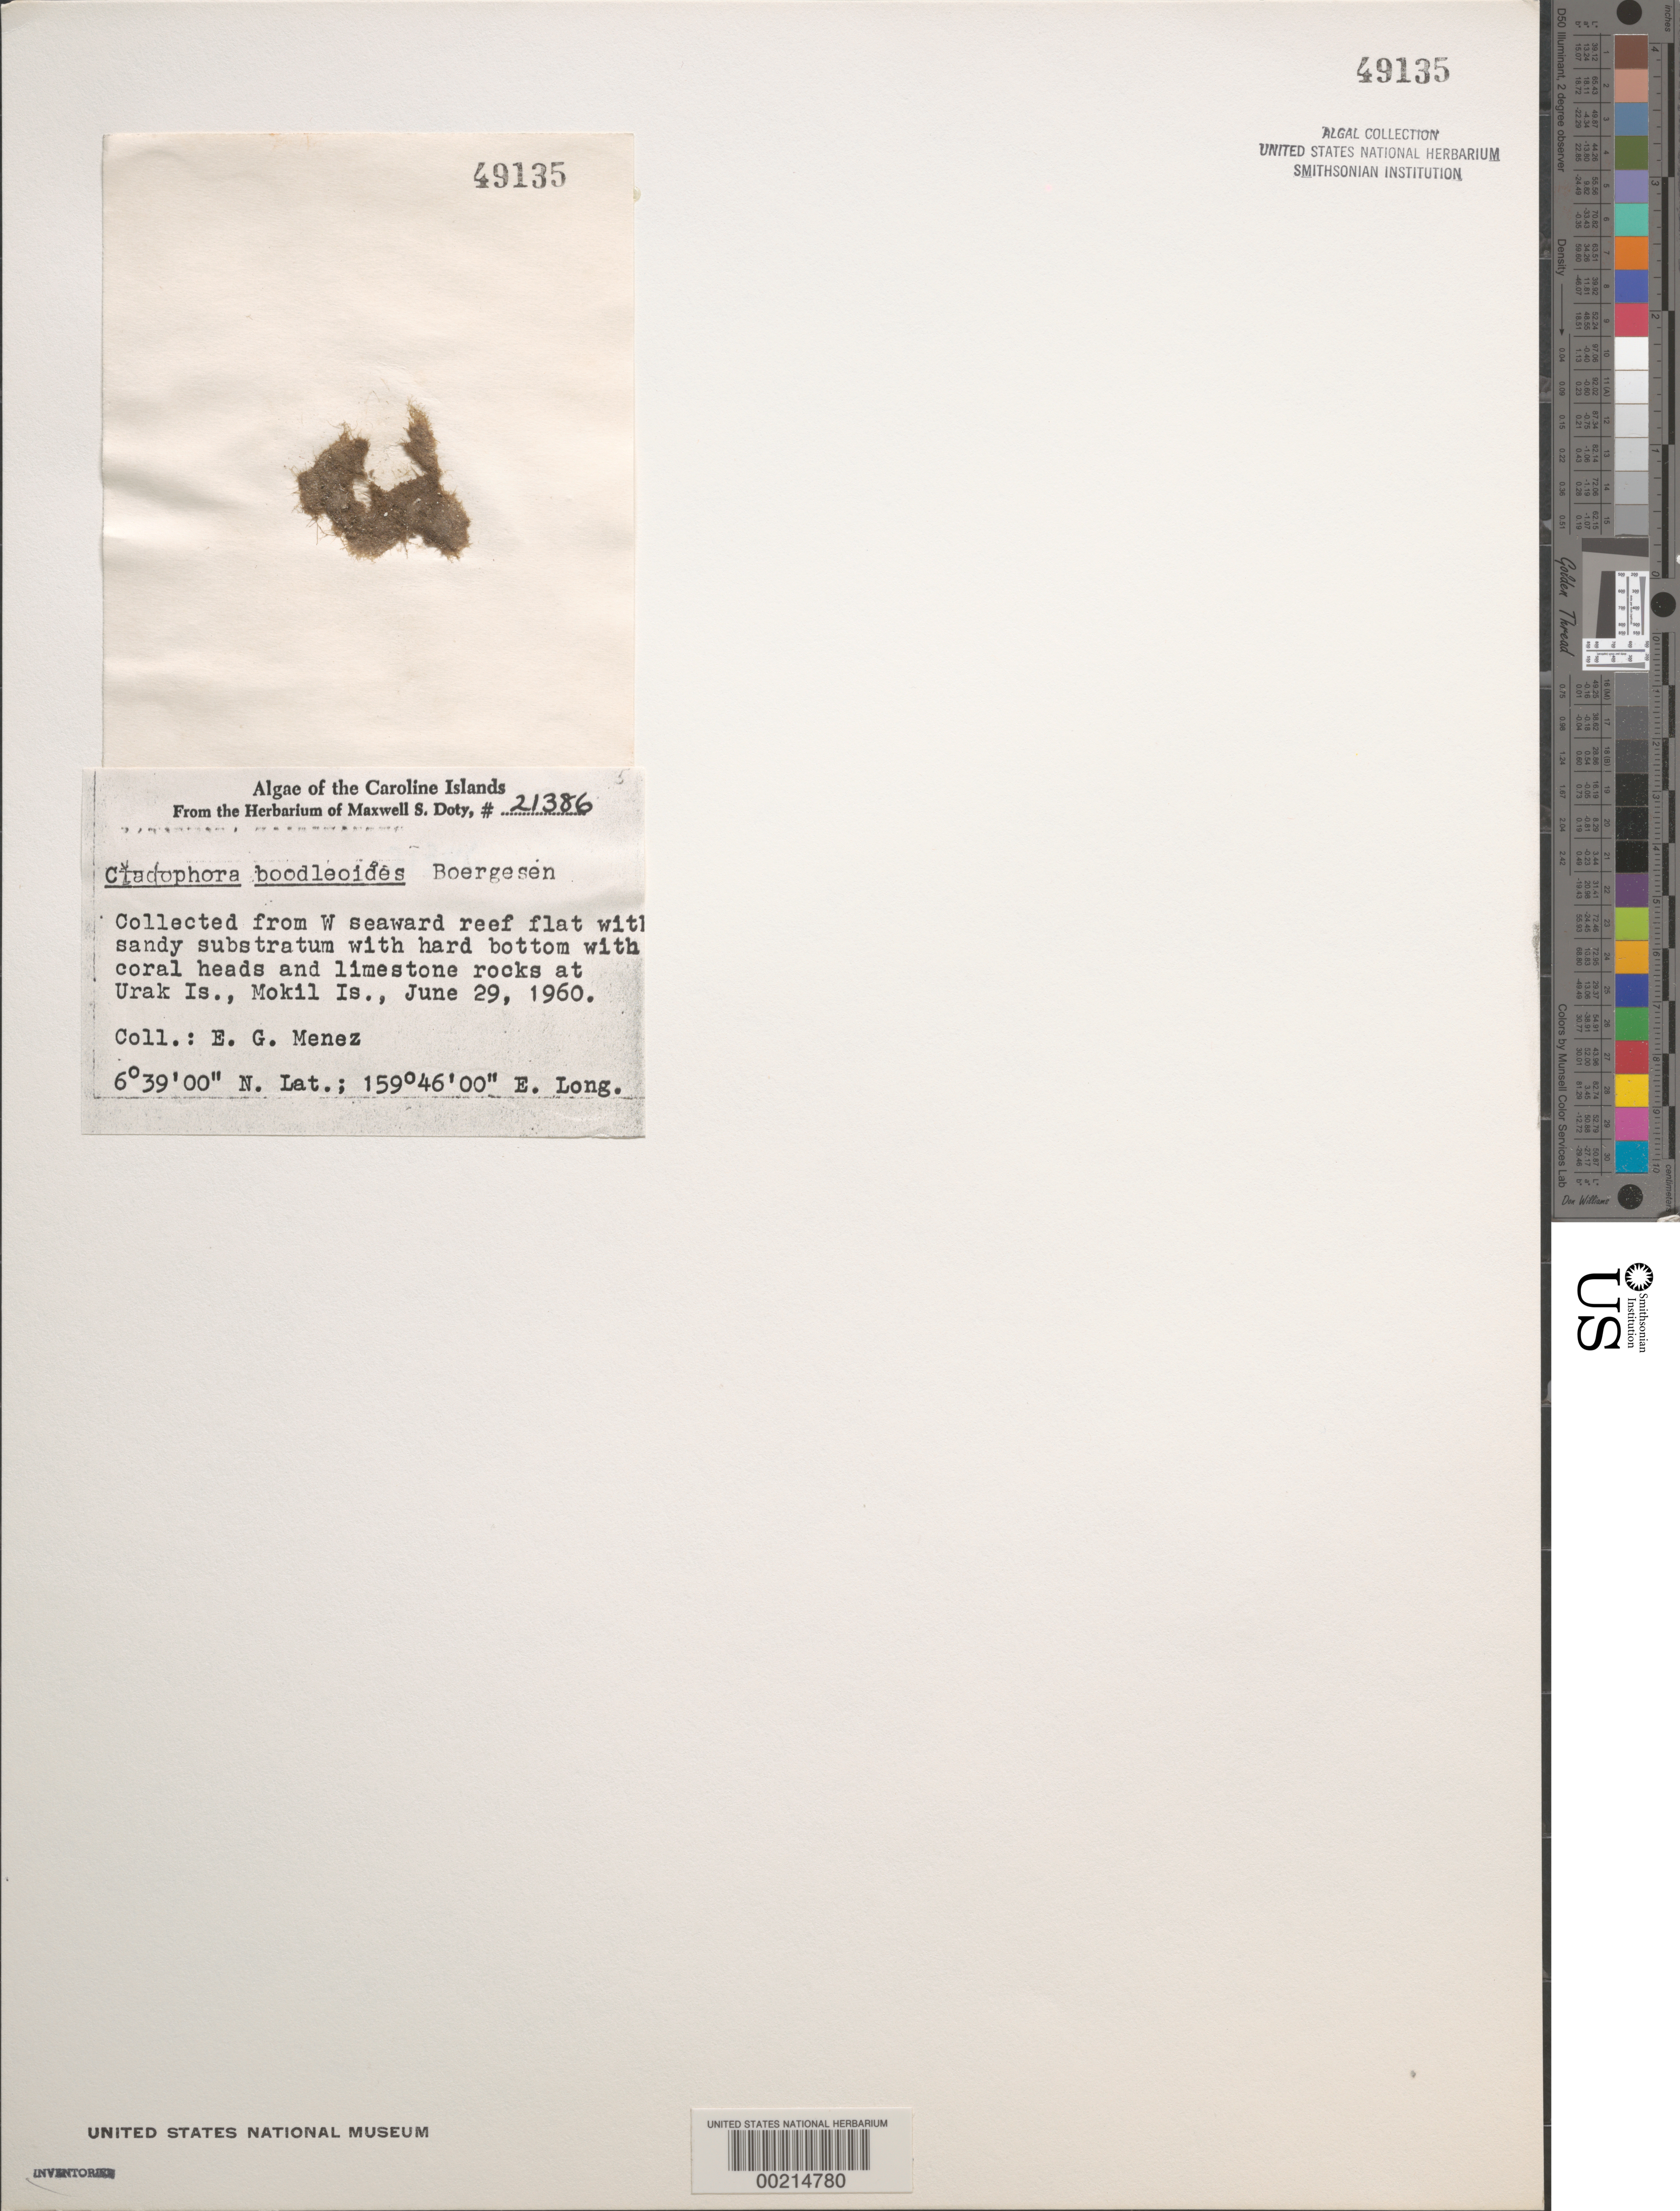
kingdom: Plantae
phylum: Chlorophyta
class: Ulvophyceae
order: Cladophorales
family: Cladophoraceae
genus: Cladophora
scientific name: Cladophora liebetruthii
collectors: Meñez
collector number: MSD 21386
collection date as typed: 29 Jun 1960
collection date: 1960-06-29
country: Micronesia, Federated States of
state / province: Pohnpei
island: Mwokil (Mokil) Atoll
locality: Urak Islet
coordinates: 6 39' 00" N, 159 46' 00" E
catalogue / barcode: US 49135